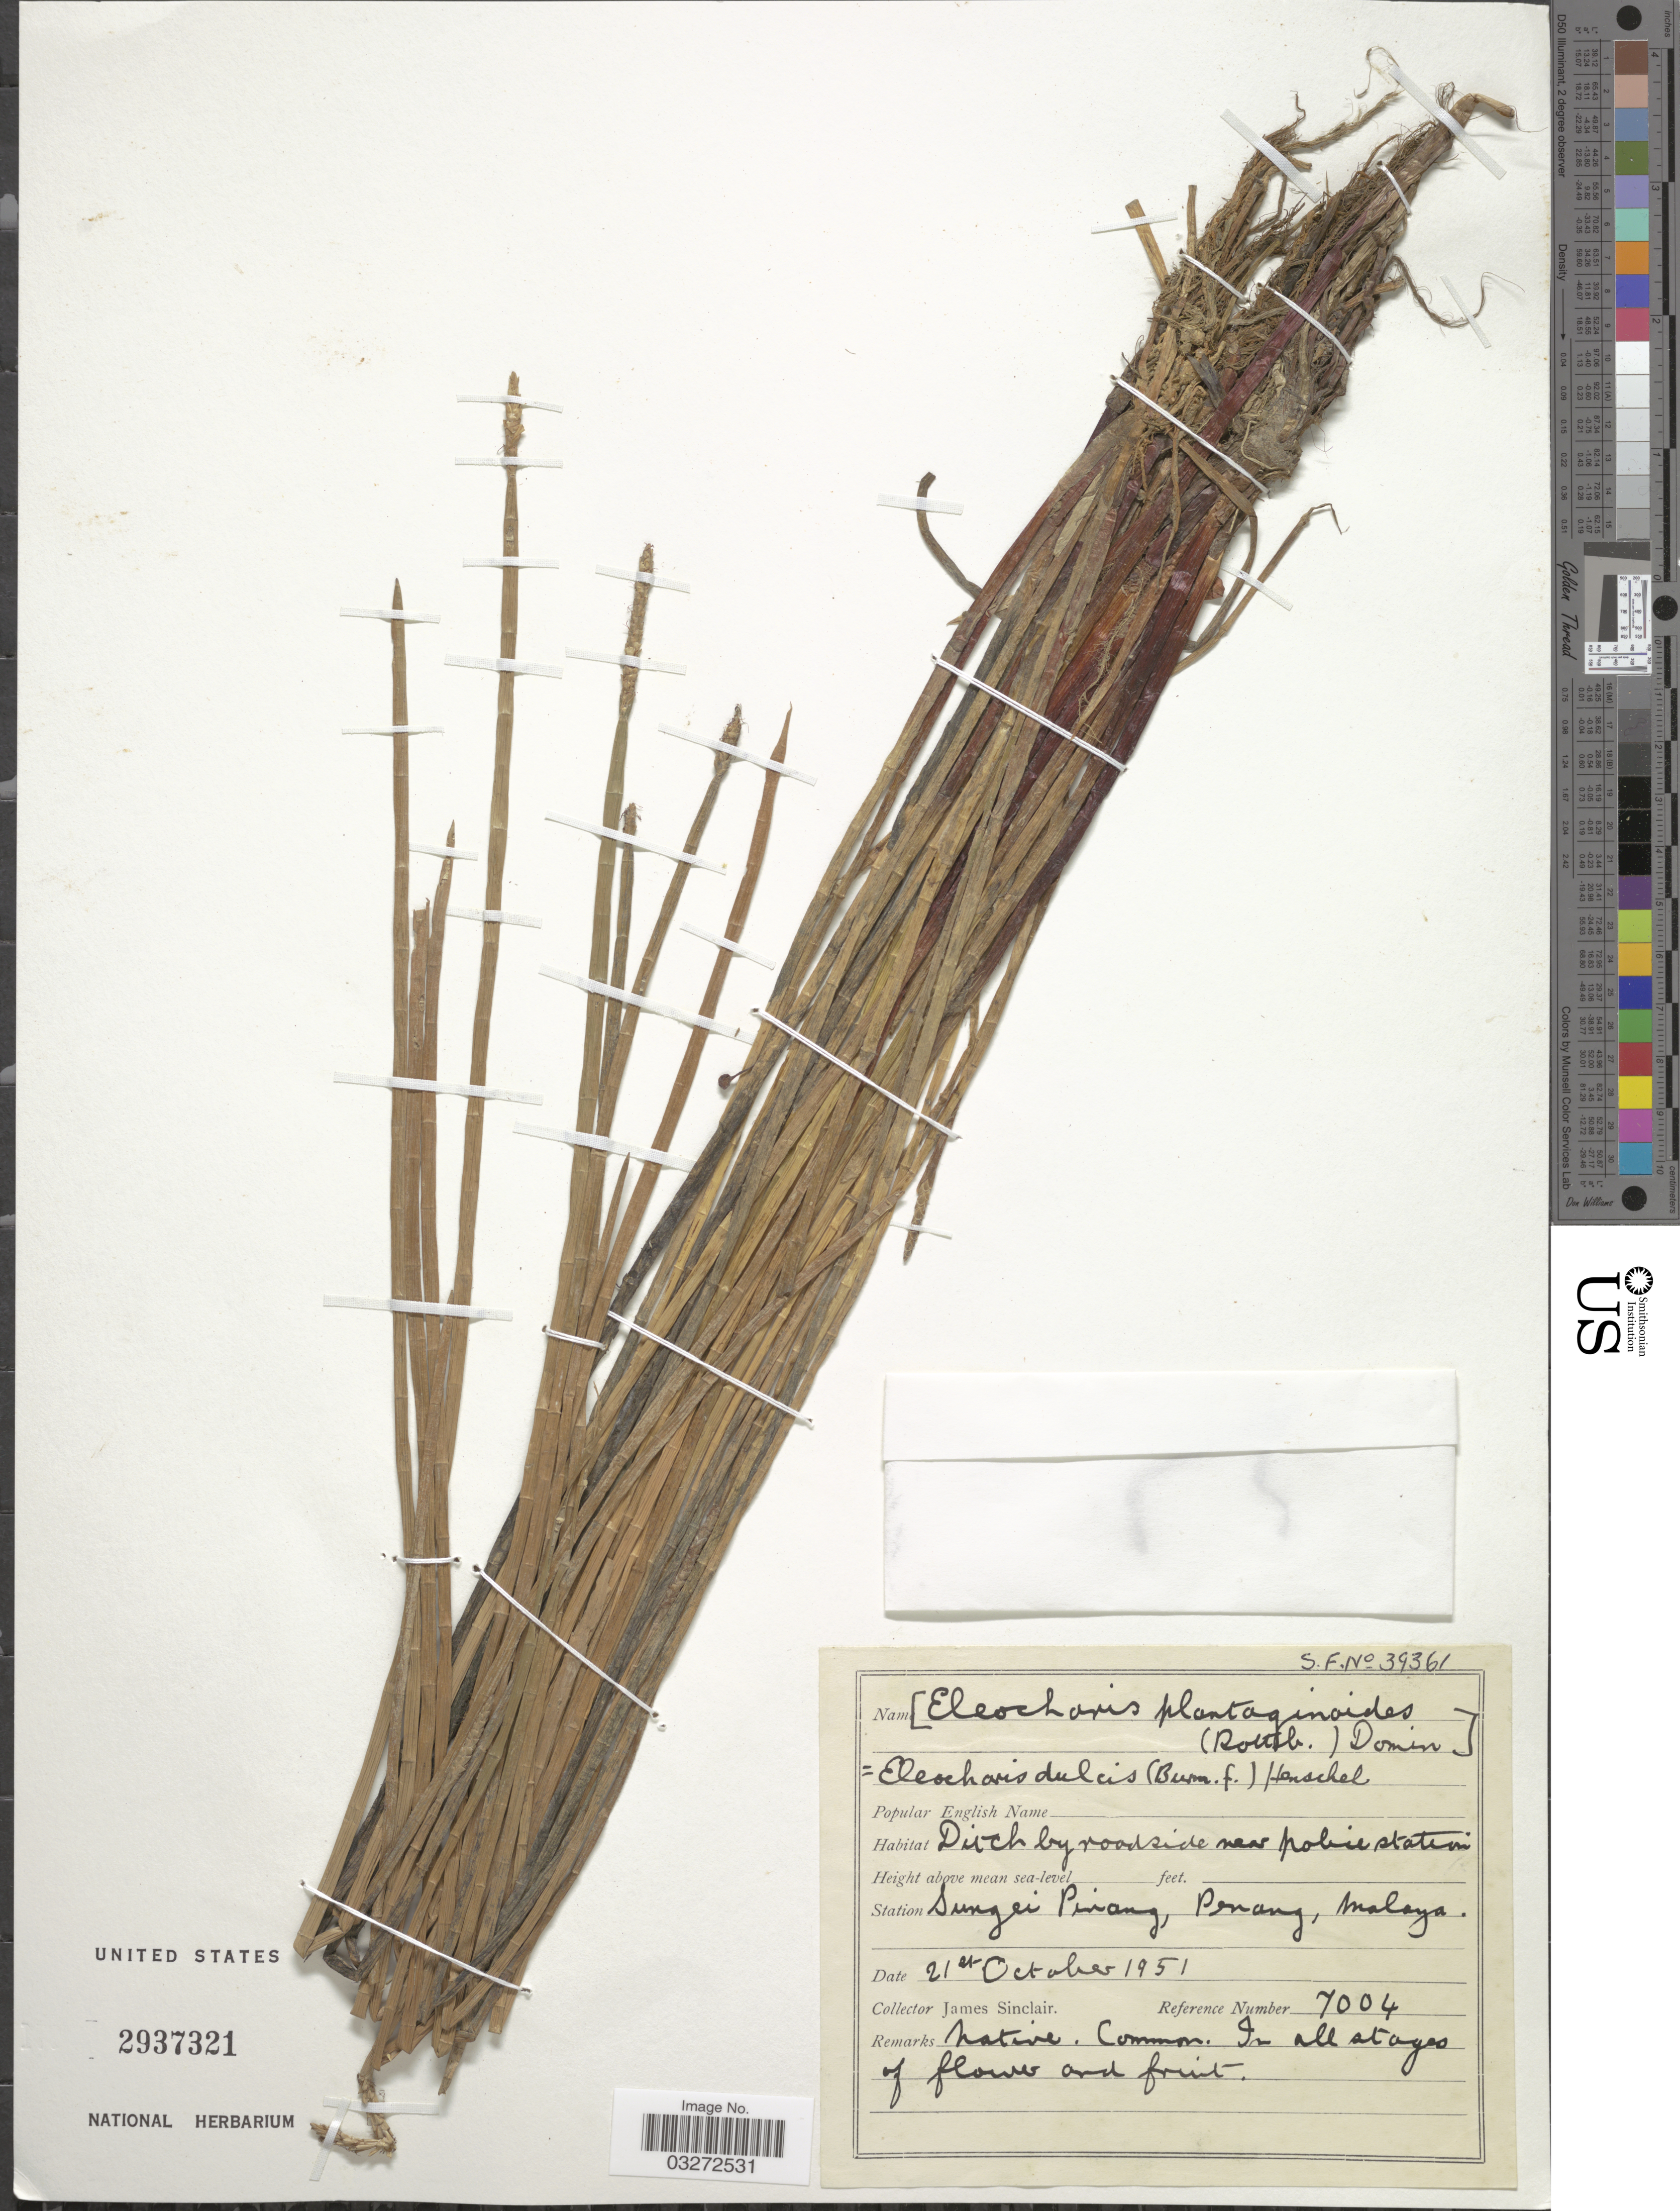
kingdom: Plantae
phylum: Tracheophyta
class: Liliopsida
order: Poales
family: Cyperaceae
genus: Eleocharis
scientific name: Eleocharis dulcis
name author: (Burm. f.) Trin. ex Hensch.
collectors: J. Sinclair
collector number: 7004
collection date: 1951-10-21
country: Malaysia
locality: Station Sungei Pinang, Penang, Malaya.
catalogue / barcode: US 2937321